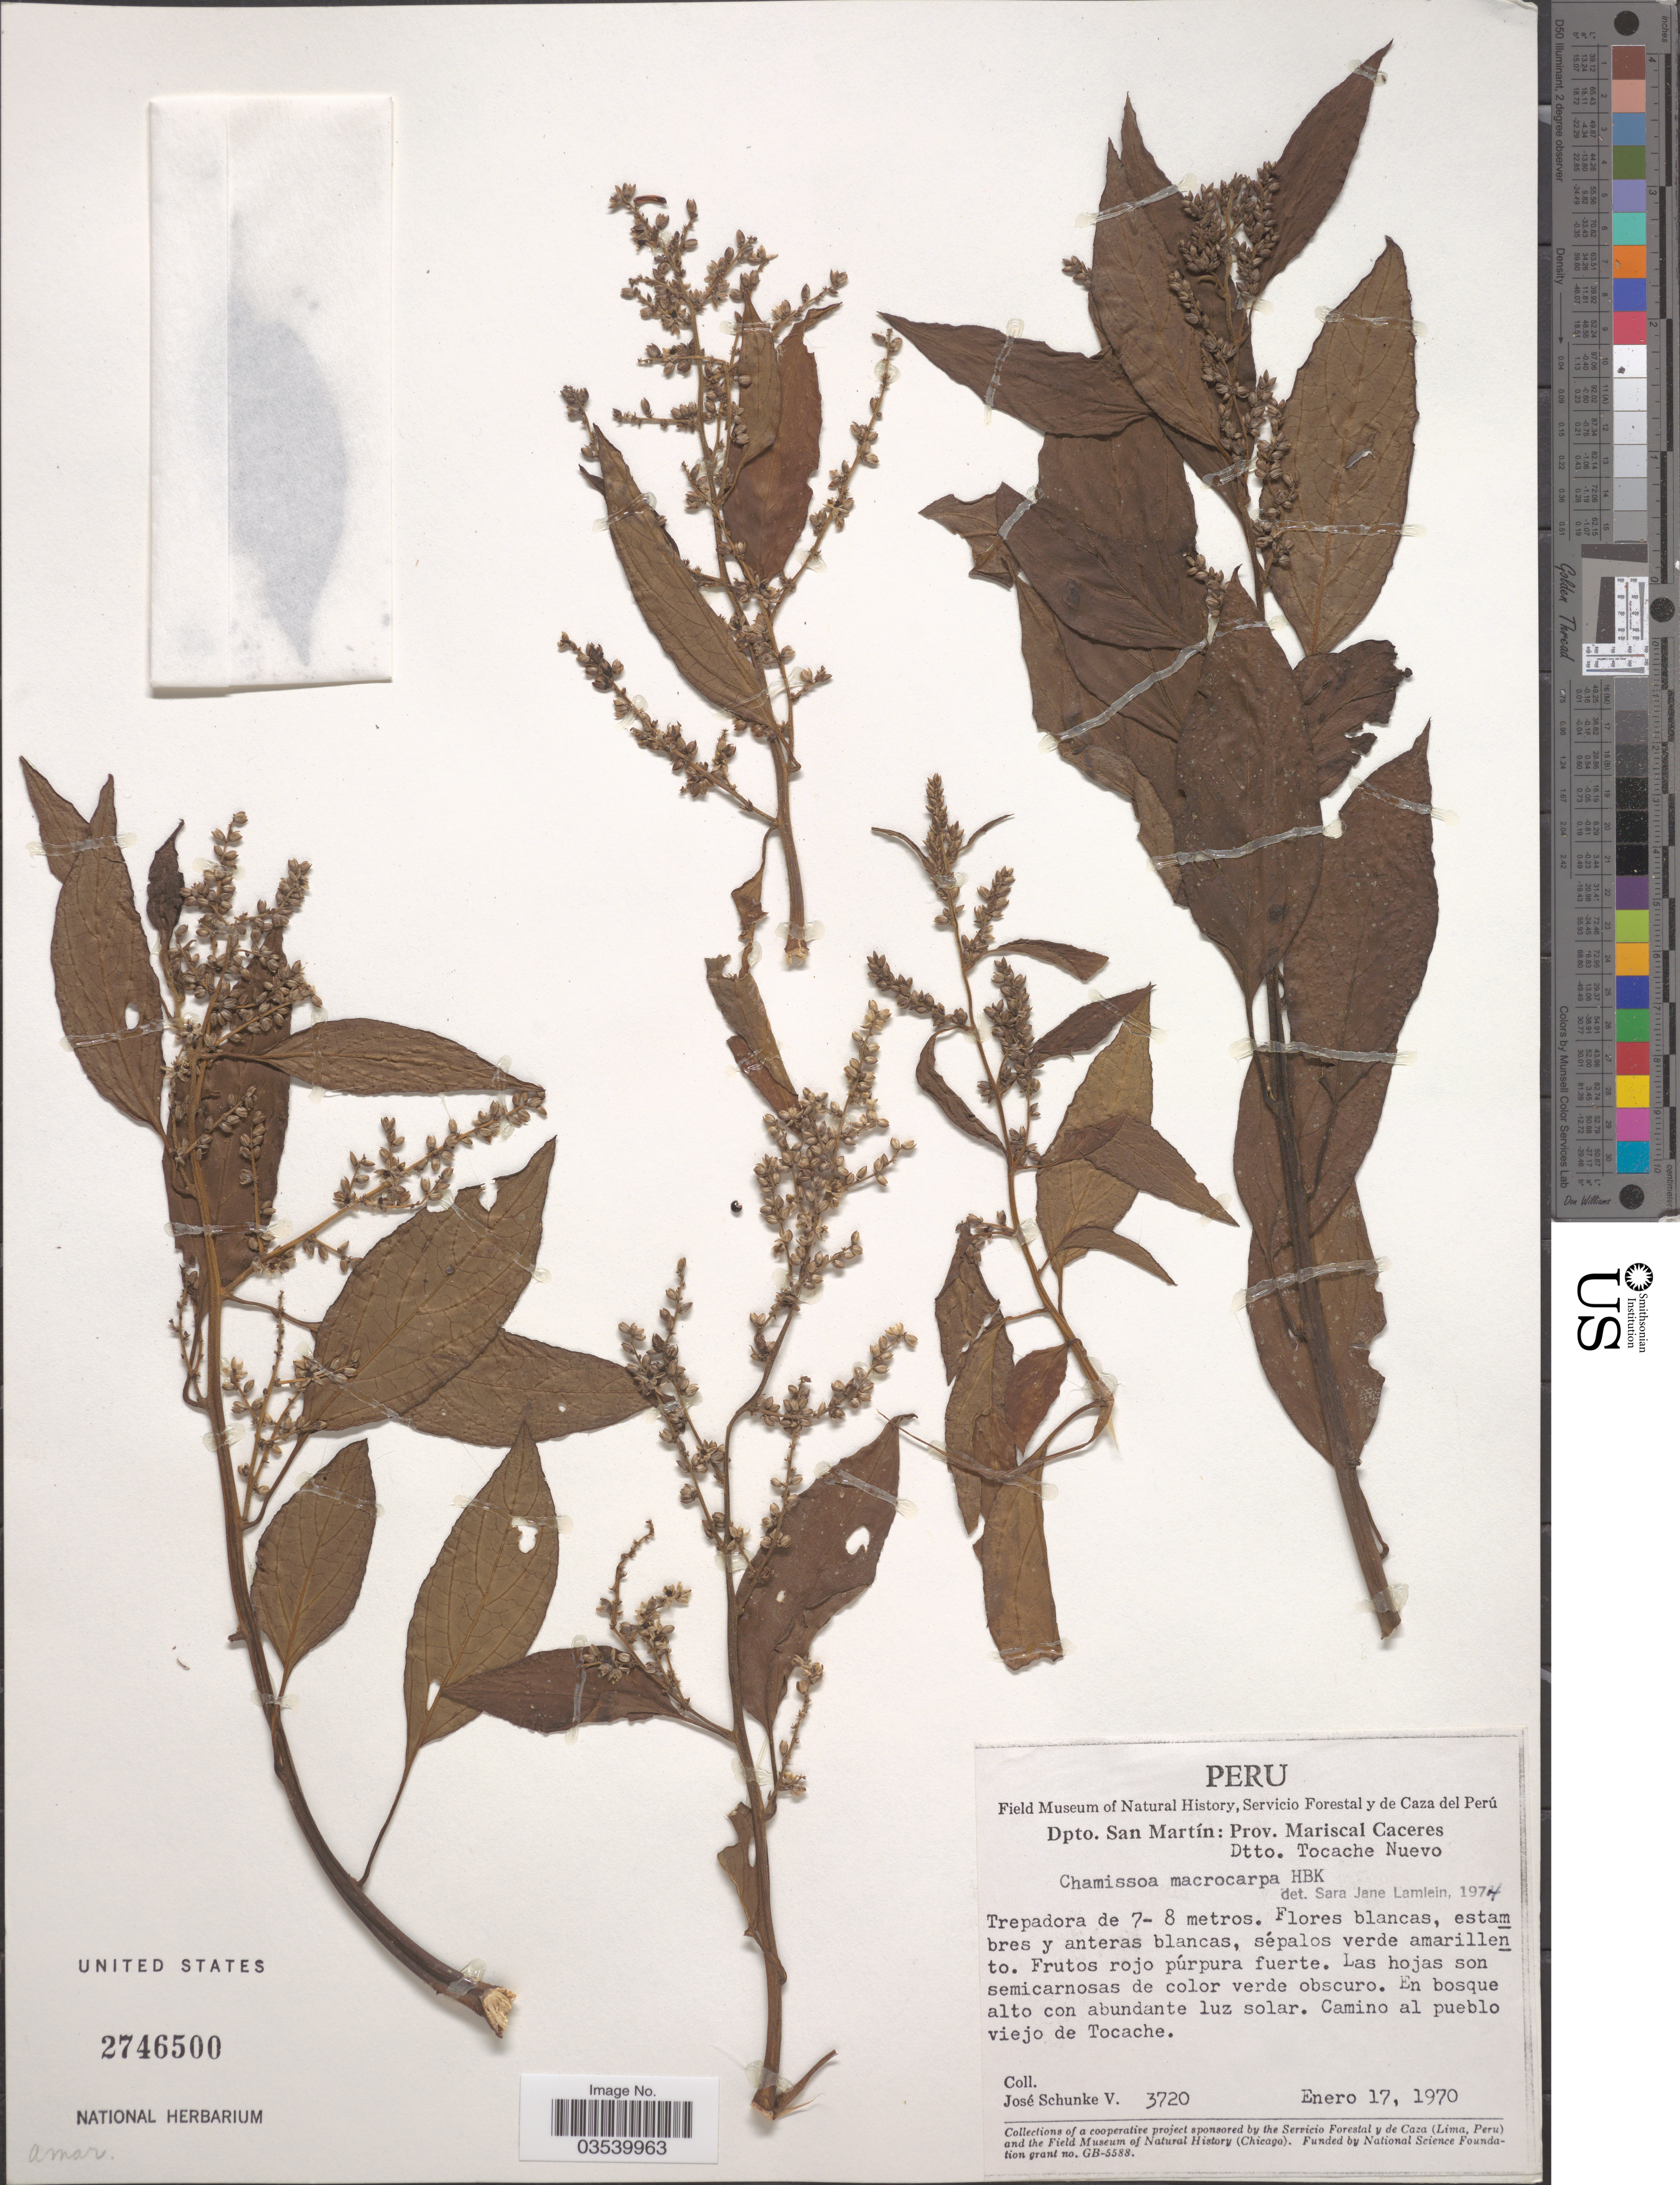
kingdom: Plantae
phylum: Tracheophyta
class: Magnoliopsida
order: Caryophyllales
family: Amaranthaceae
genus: Chamissoa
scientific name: Chamissoa macrocarpa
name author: Kunth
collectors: J. Schunke Vigo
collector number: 3720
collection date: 1970-01-17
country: Peru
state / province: San Martín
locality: Dpto. San Martín: Prov. Mariscal Caceres. Dtto. Tocache Nuevo. Camino al pueblo viejo de Tocache.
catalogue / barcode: US 2746500